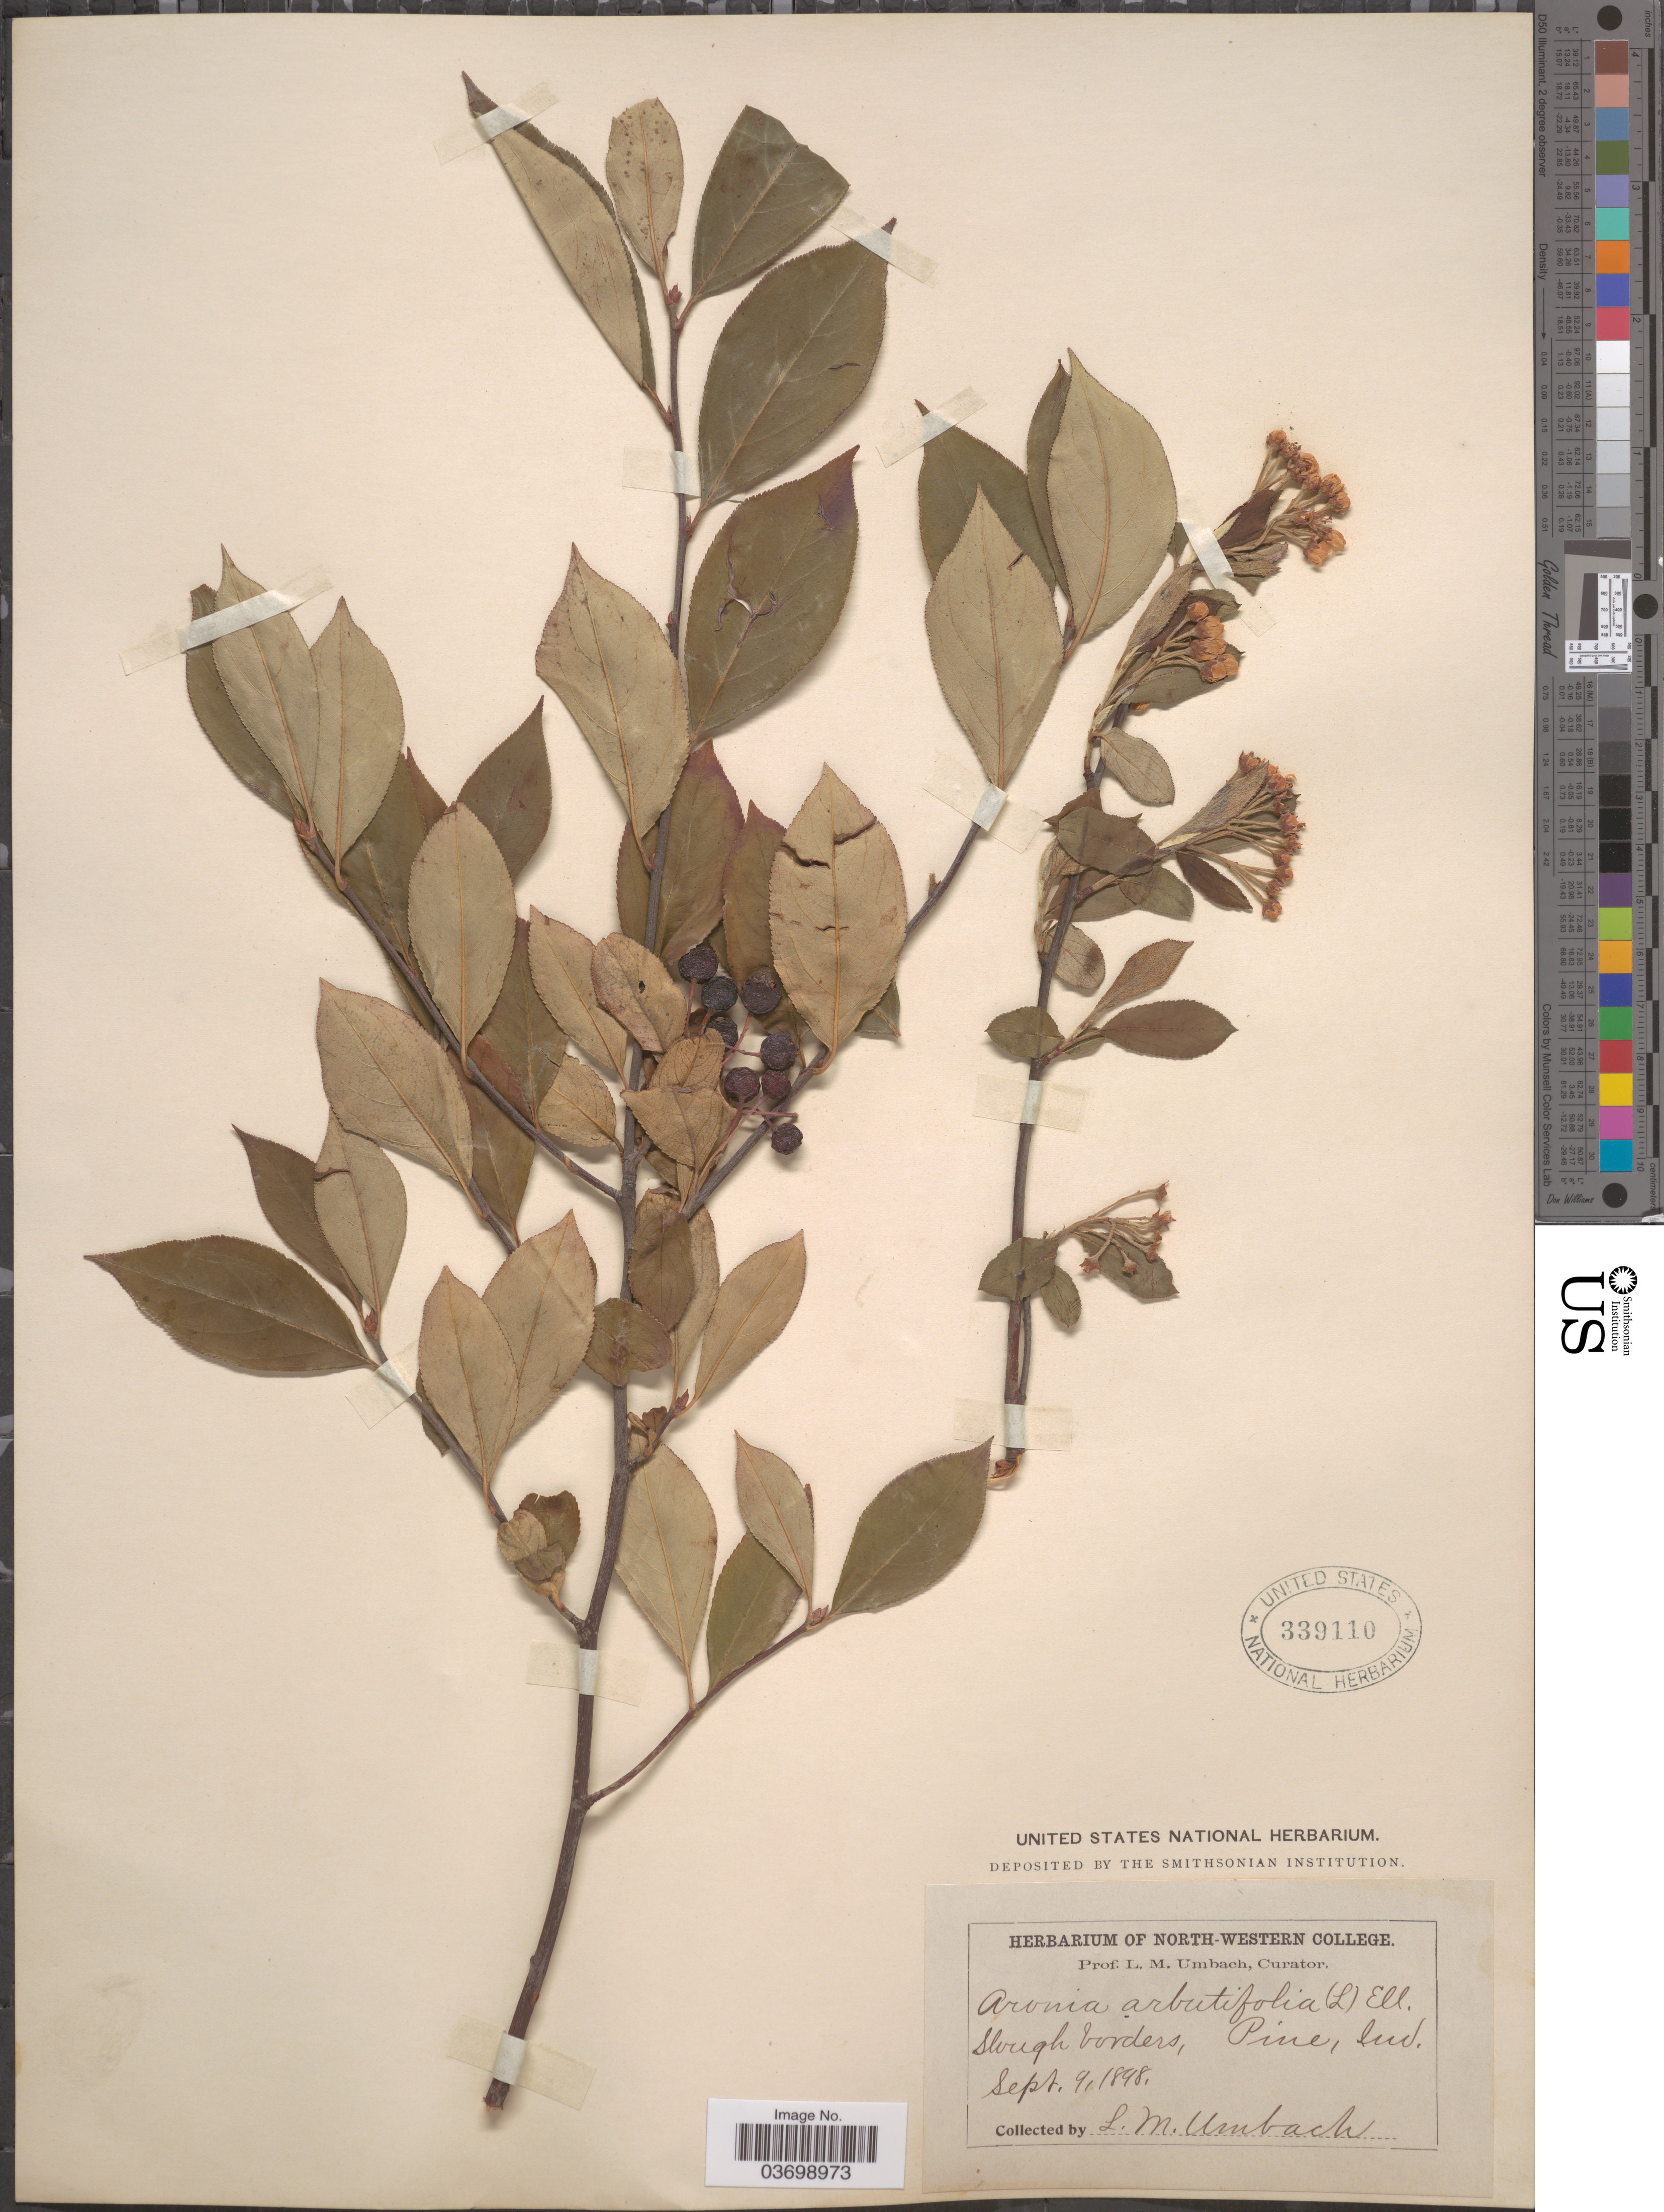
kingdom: Plantae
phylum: Tracheophyta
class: Magnoliopsida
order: Rosales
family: Rosaceae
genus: Aronia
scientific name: Aronia x prunifolia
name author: (Marshall) Rehder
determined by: Strong, M. T., (US), Smithsonian Institution - National Museum of Natural History (UNITED STATES)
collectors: L. M. Umbach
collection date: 1898-09-09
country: United States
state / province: Indiana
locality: Slough borders.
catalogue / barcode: US 339110